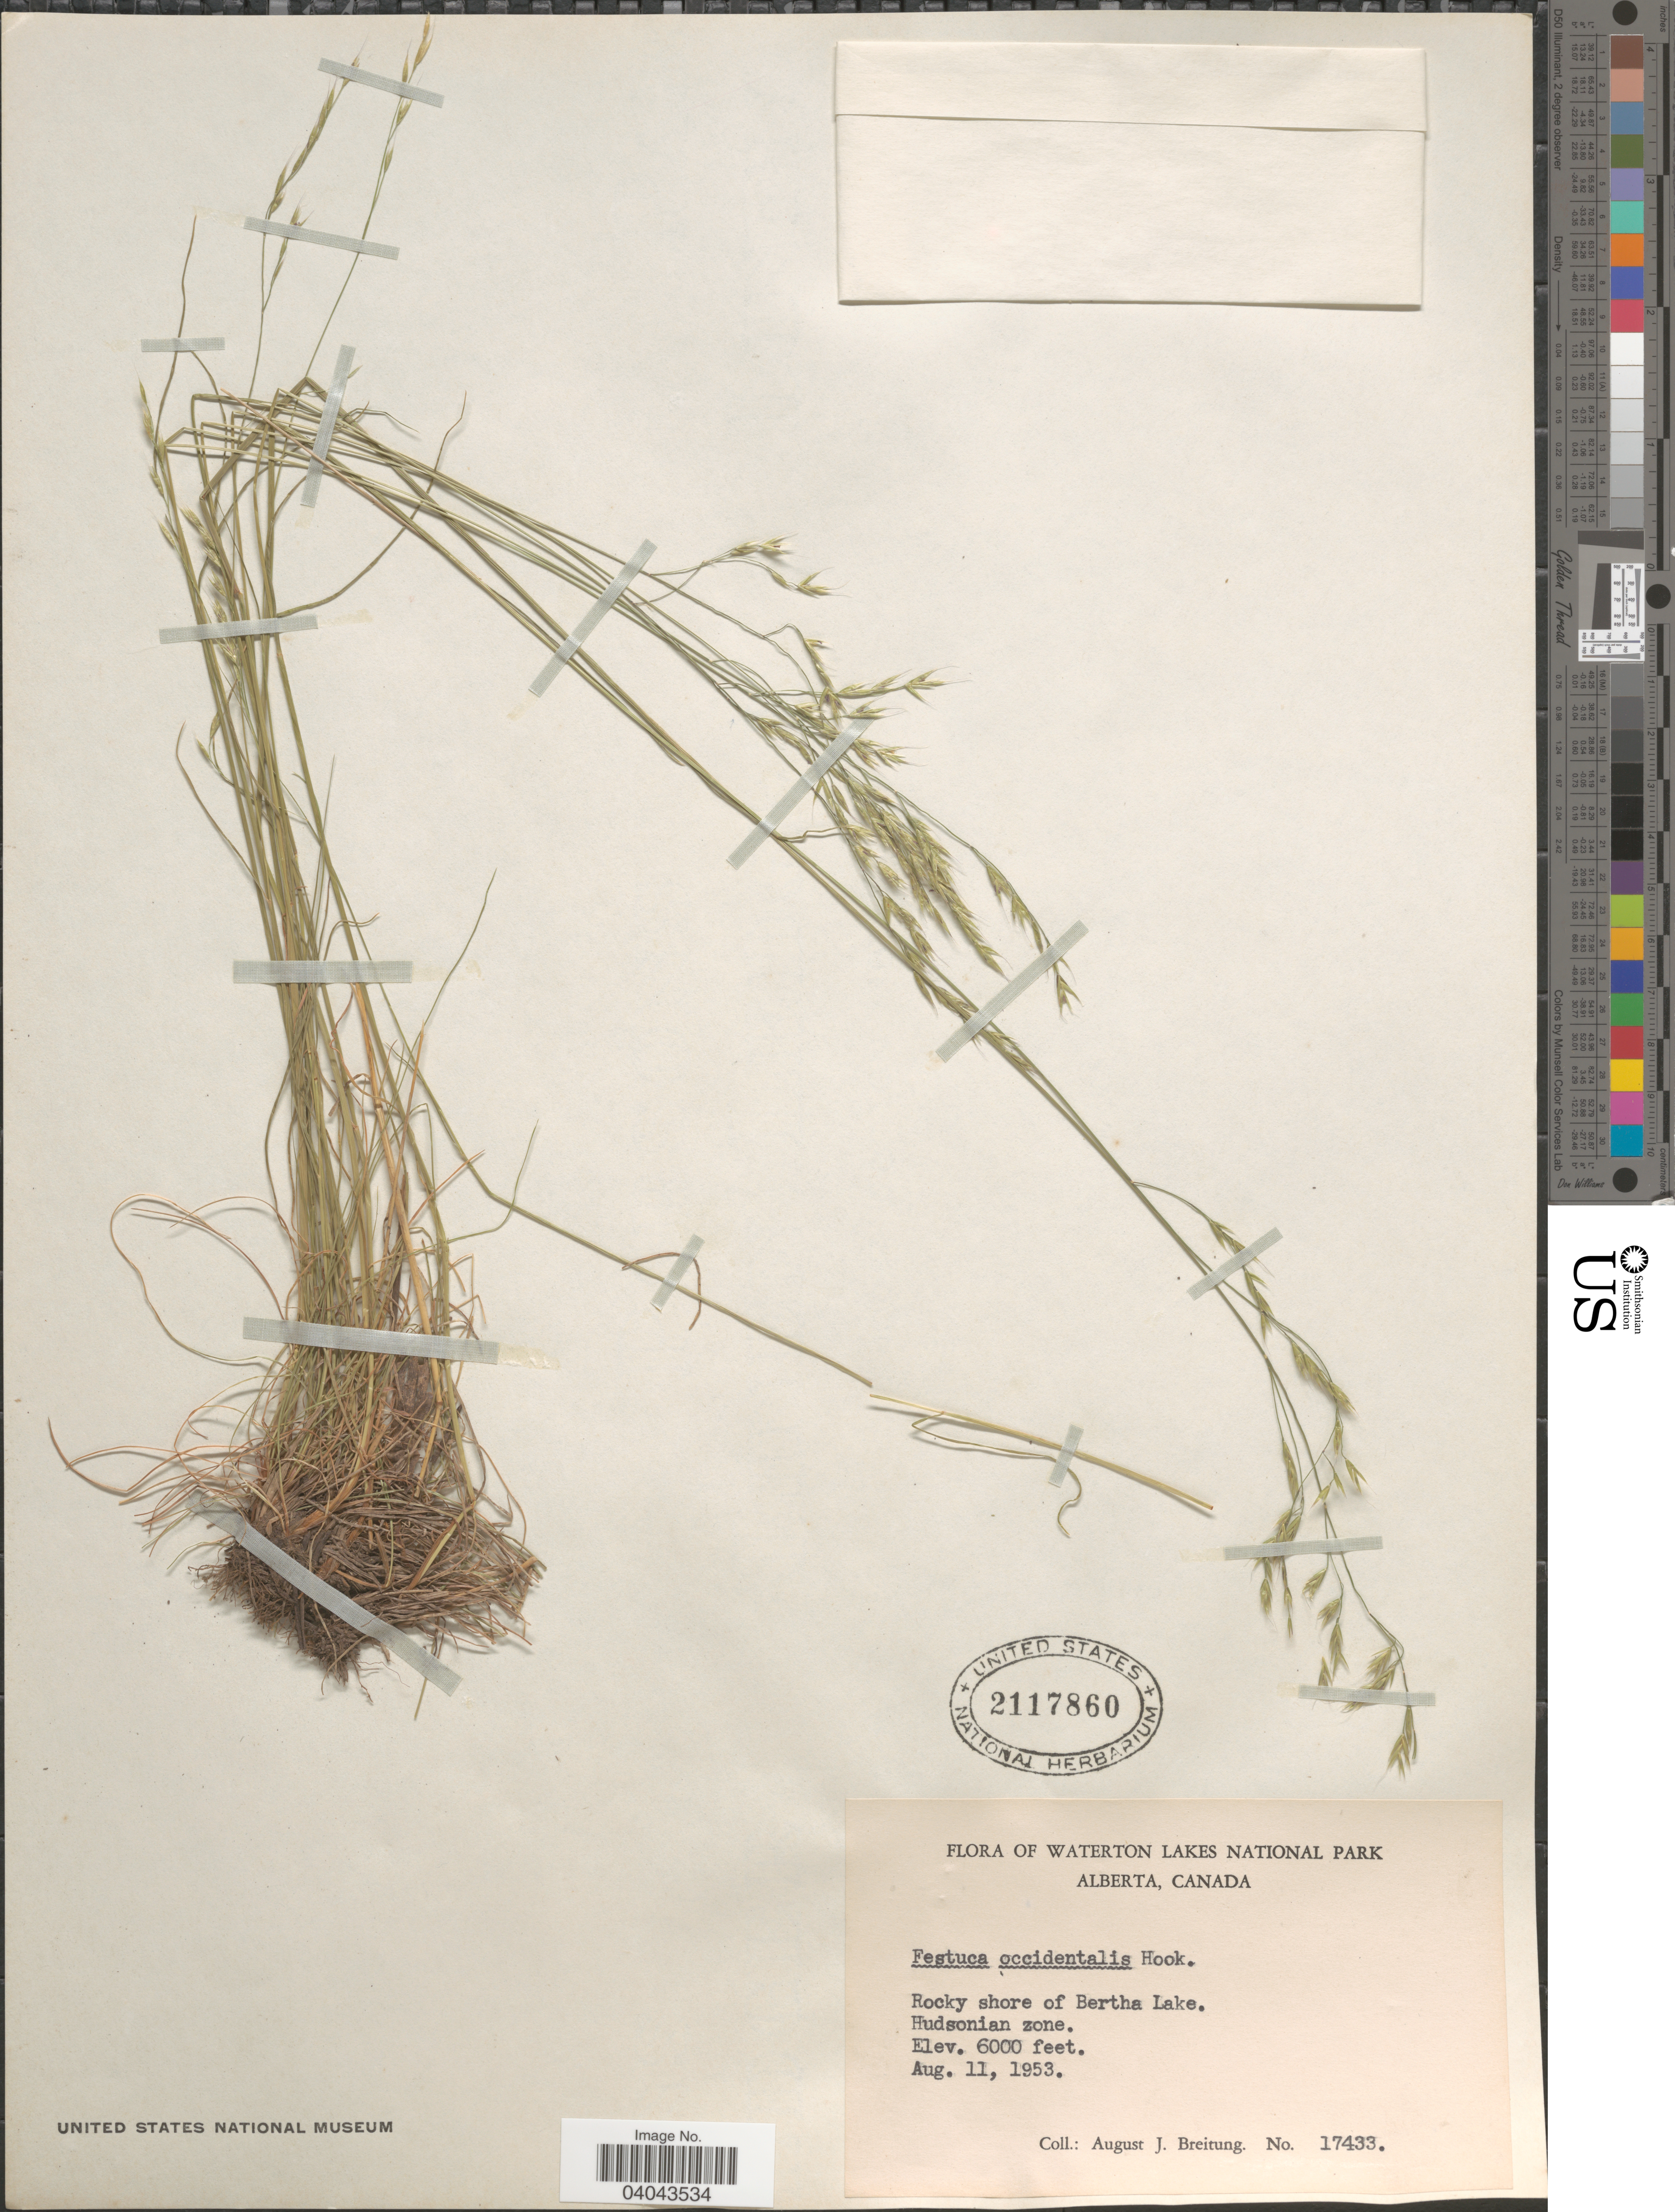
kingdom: Plantae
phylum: Tracheophyta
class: Liliopsida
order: Poales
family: Poaceae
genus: Festuca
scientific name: Festuca occidentalis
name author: Hook.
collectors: A. Breitung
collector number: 17433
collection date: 1953-08-11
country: Canada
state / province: Alberta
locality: Waterton Lakes National Park. Rocky shore of Bertha Lake. Hudsonian zone.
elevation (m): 1829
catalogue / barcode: US 2117860